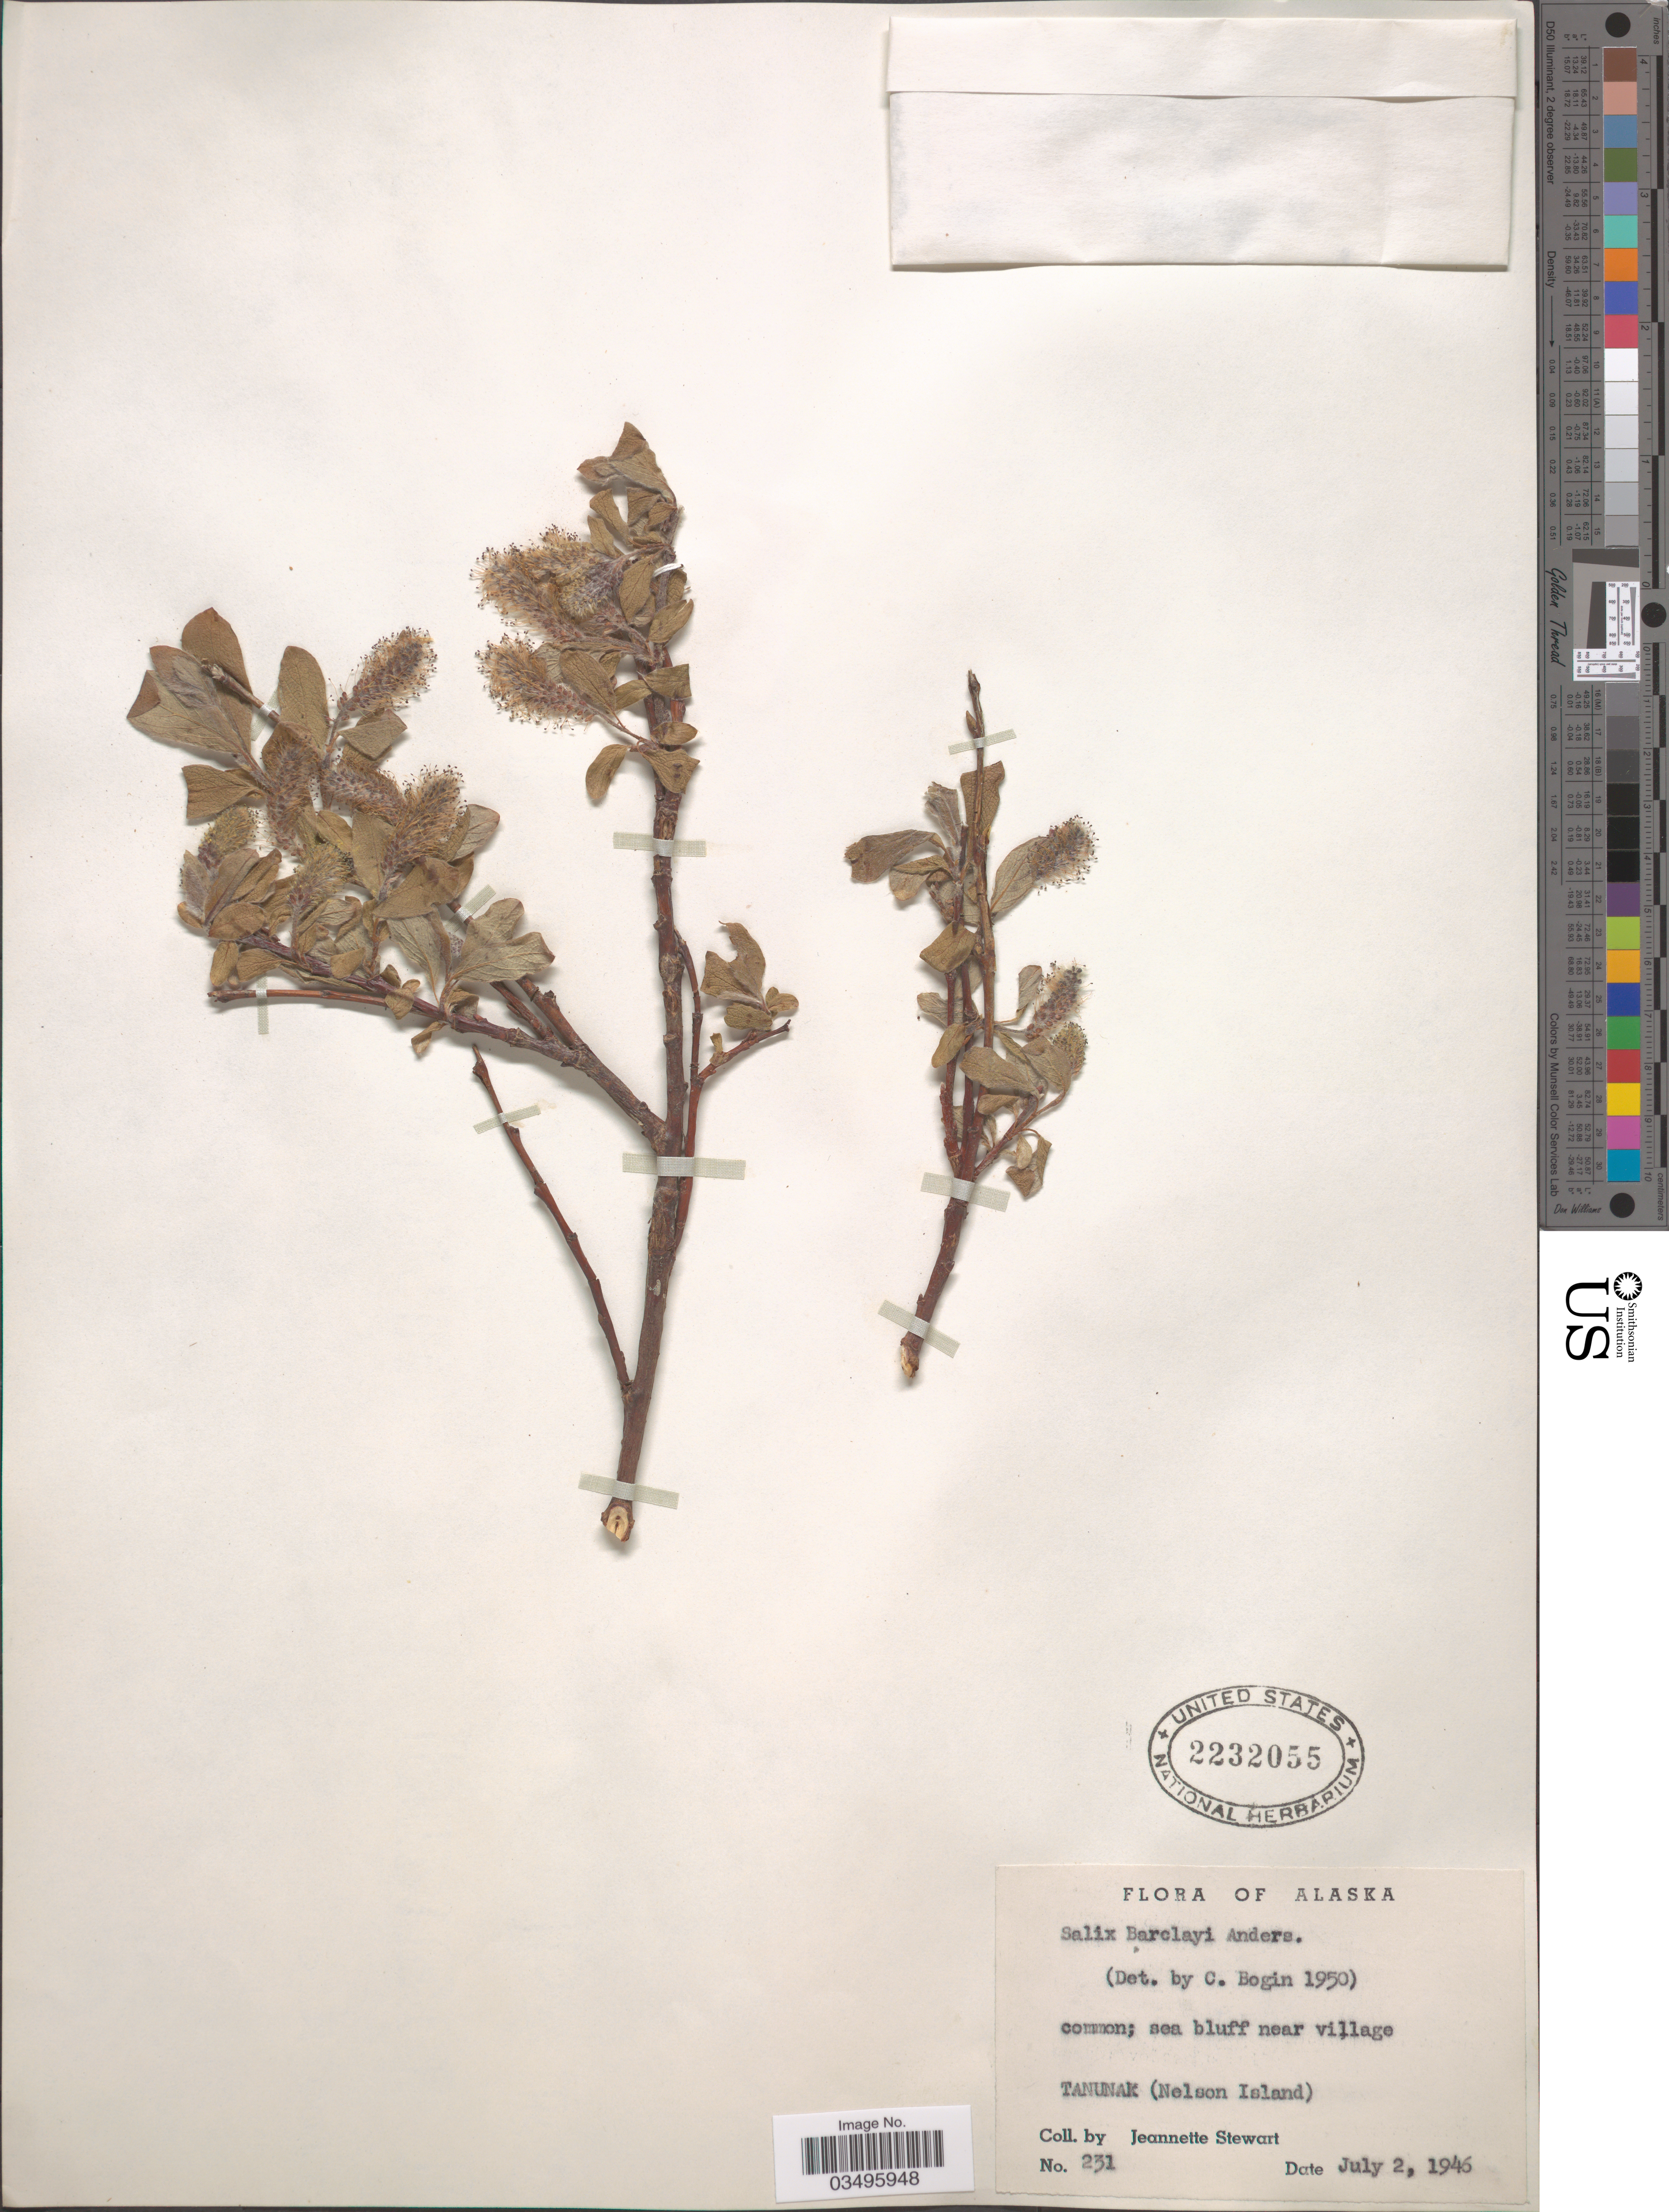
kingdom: Plantae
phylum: Tracheophyta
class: Magnoliopsida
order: Malpighiales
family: Salicaceae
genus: Salix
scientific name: Salix barclayi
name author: Andersson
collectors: J. Stewart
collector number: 231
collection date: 1946-07-02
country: United States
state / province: Alaska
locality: Tanunak (Nelson Island).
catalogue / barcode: US 2232055